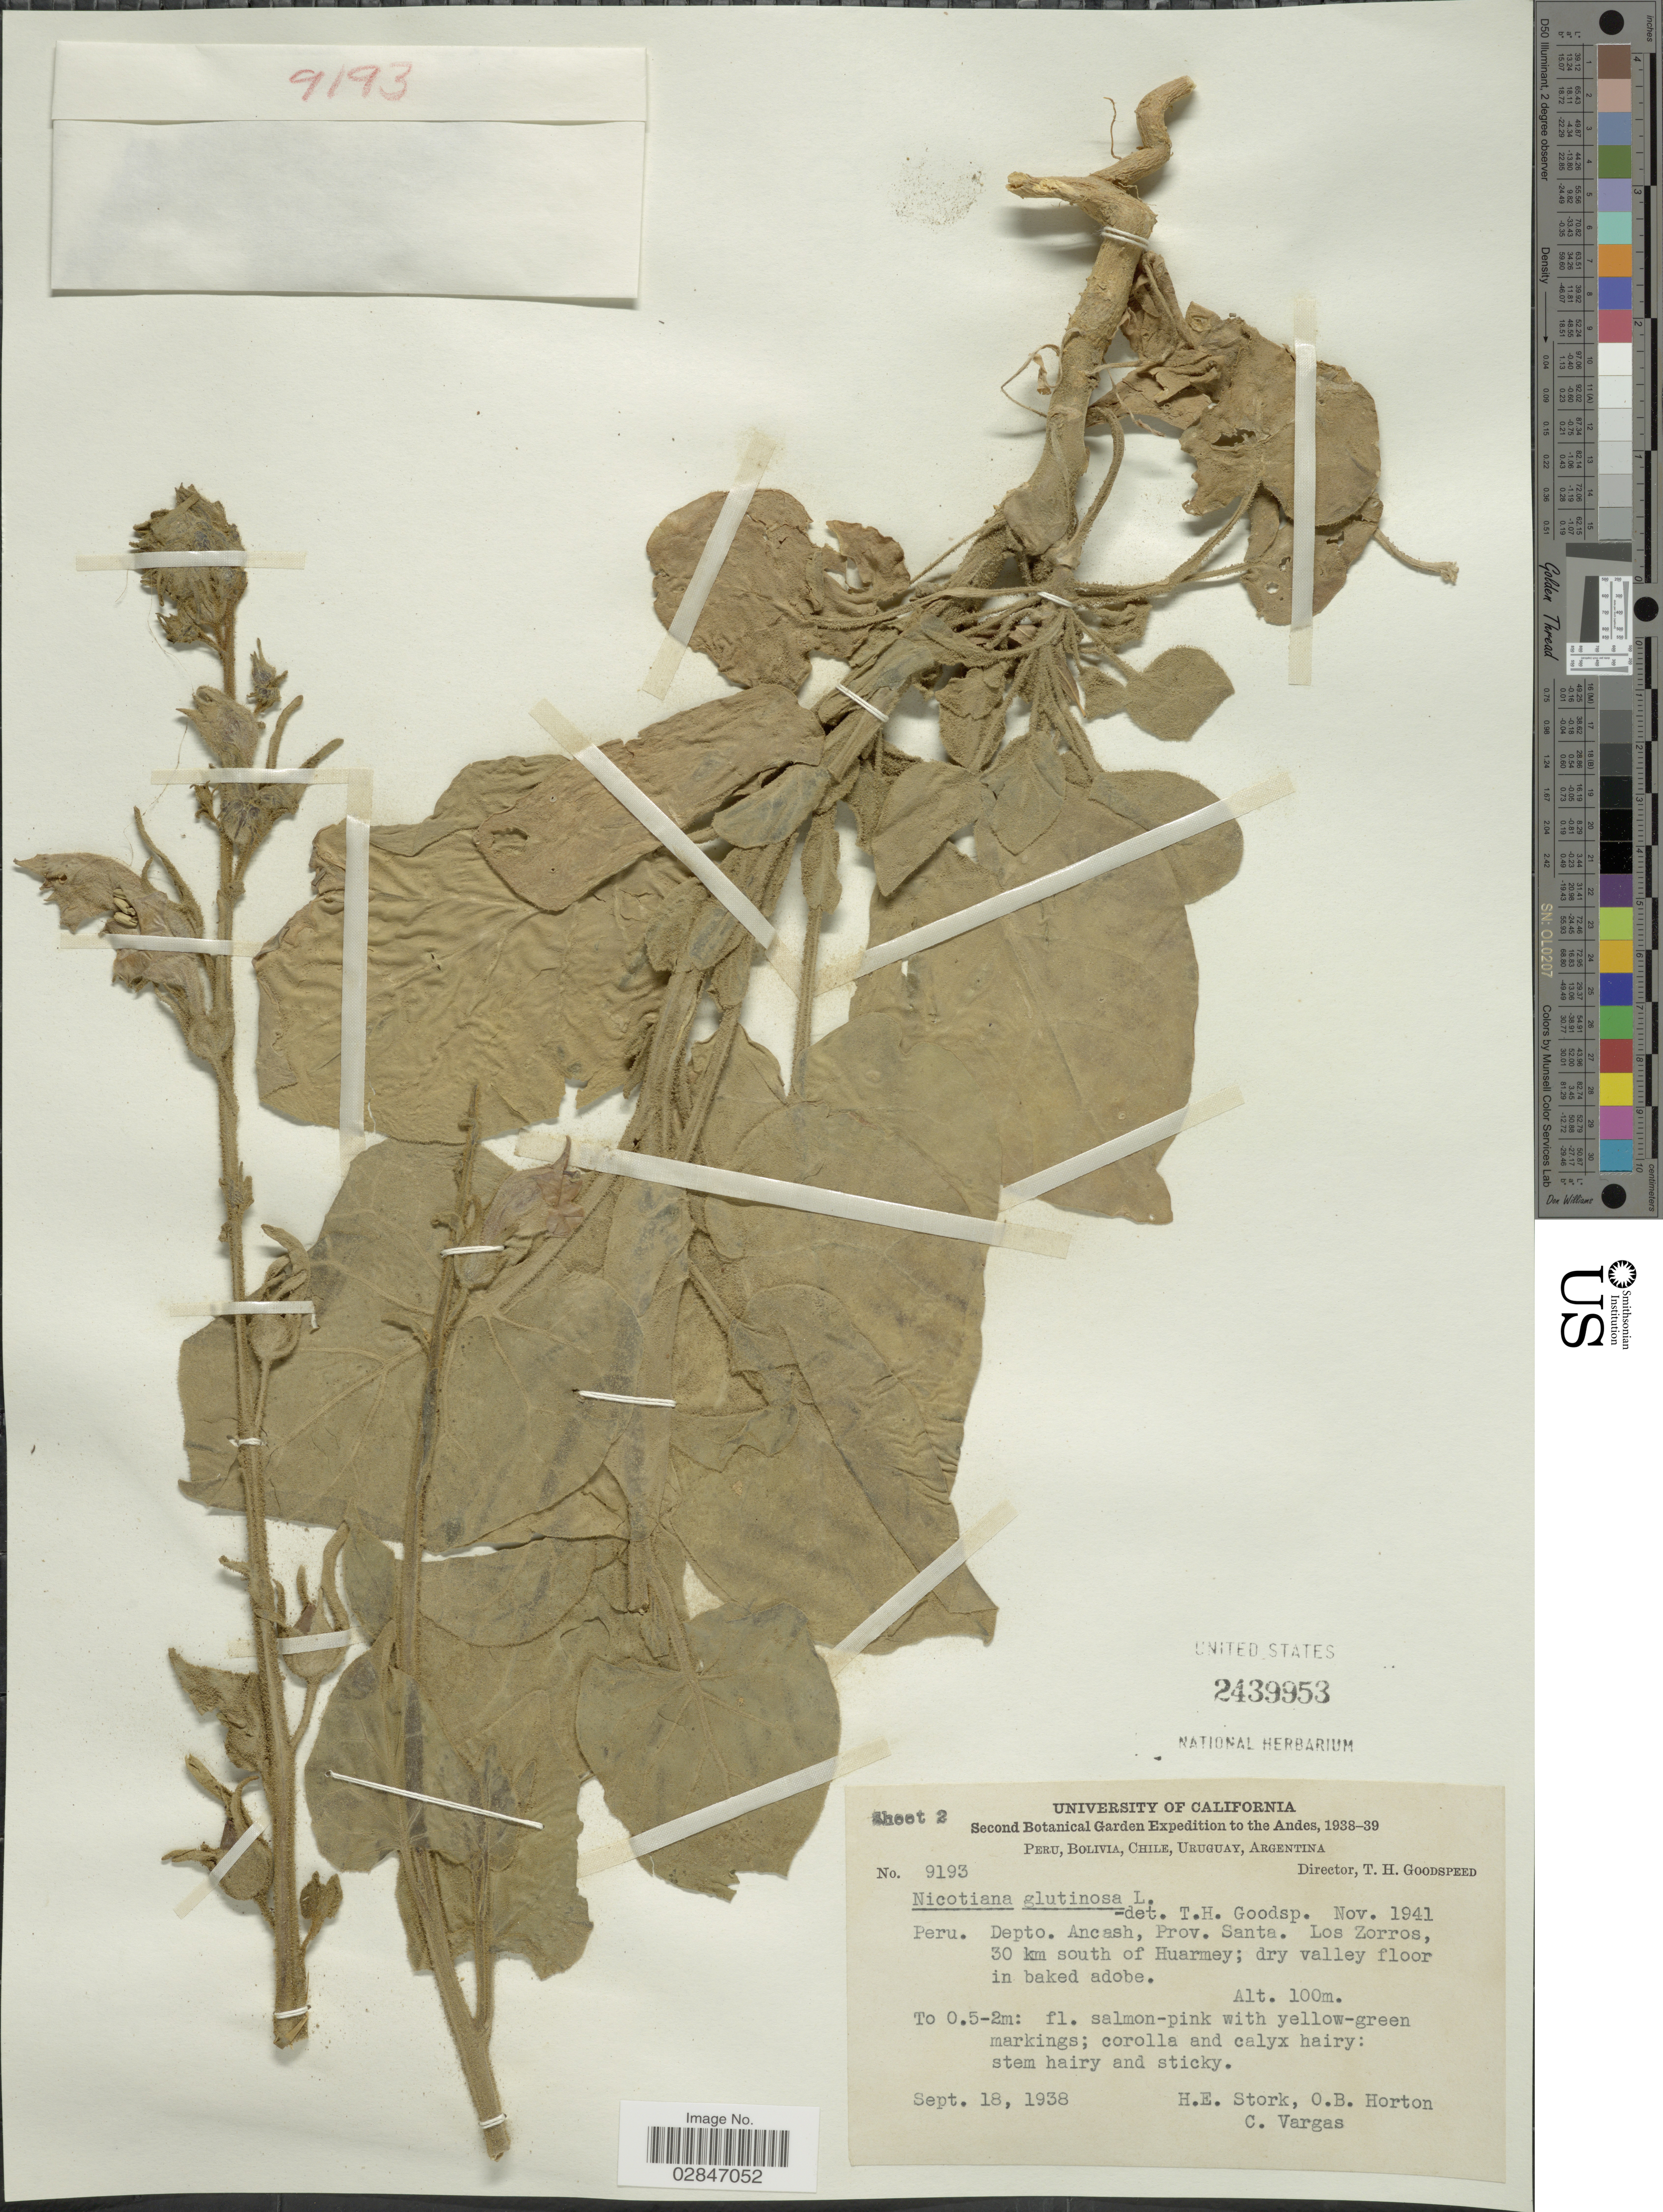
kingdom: Plantae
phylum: Tracheophyta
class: Magnoliopsida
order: Solanales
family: Solanaceae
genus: Nicotiana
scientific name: Nicotiana glutinosa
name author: L.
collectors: H. E. Stork, O. B. Horton & C. Vargas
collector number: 9193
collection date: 1938-09-18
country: Peru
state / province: Ancash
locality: Depto. Ancash, Prov. Santa, Los Zorros, 30km south of Huarmey, The Andes.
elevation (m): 100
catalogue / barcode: US 2439953